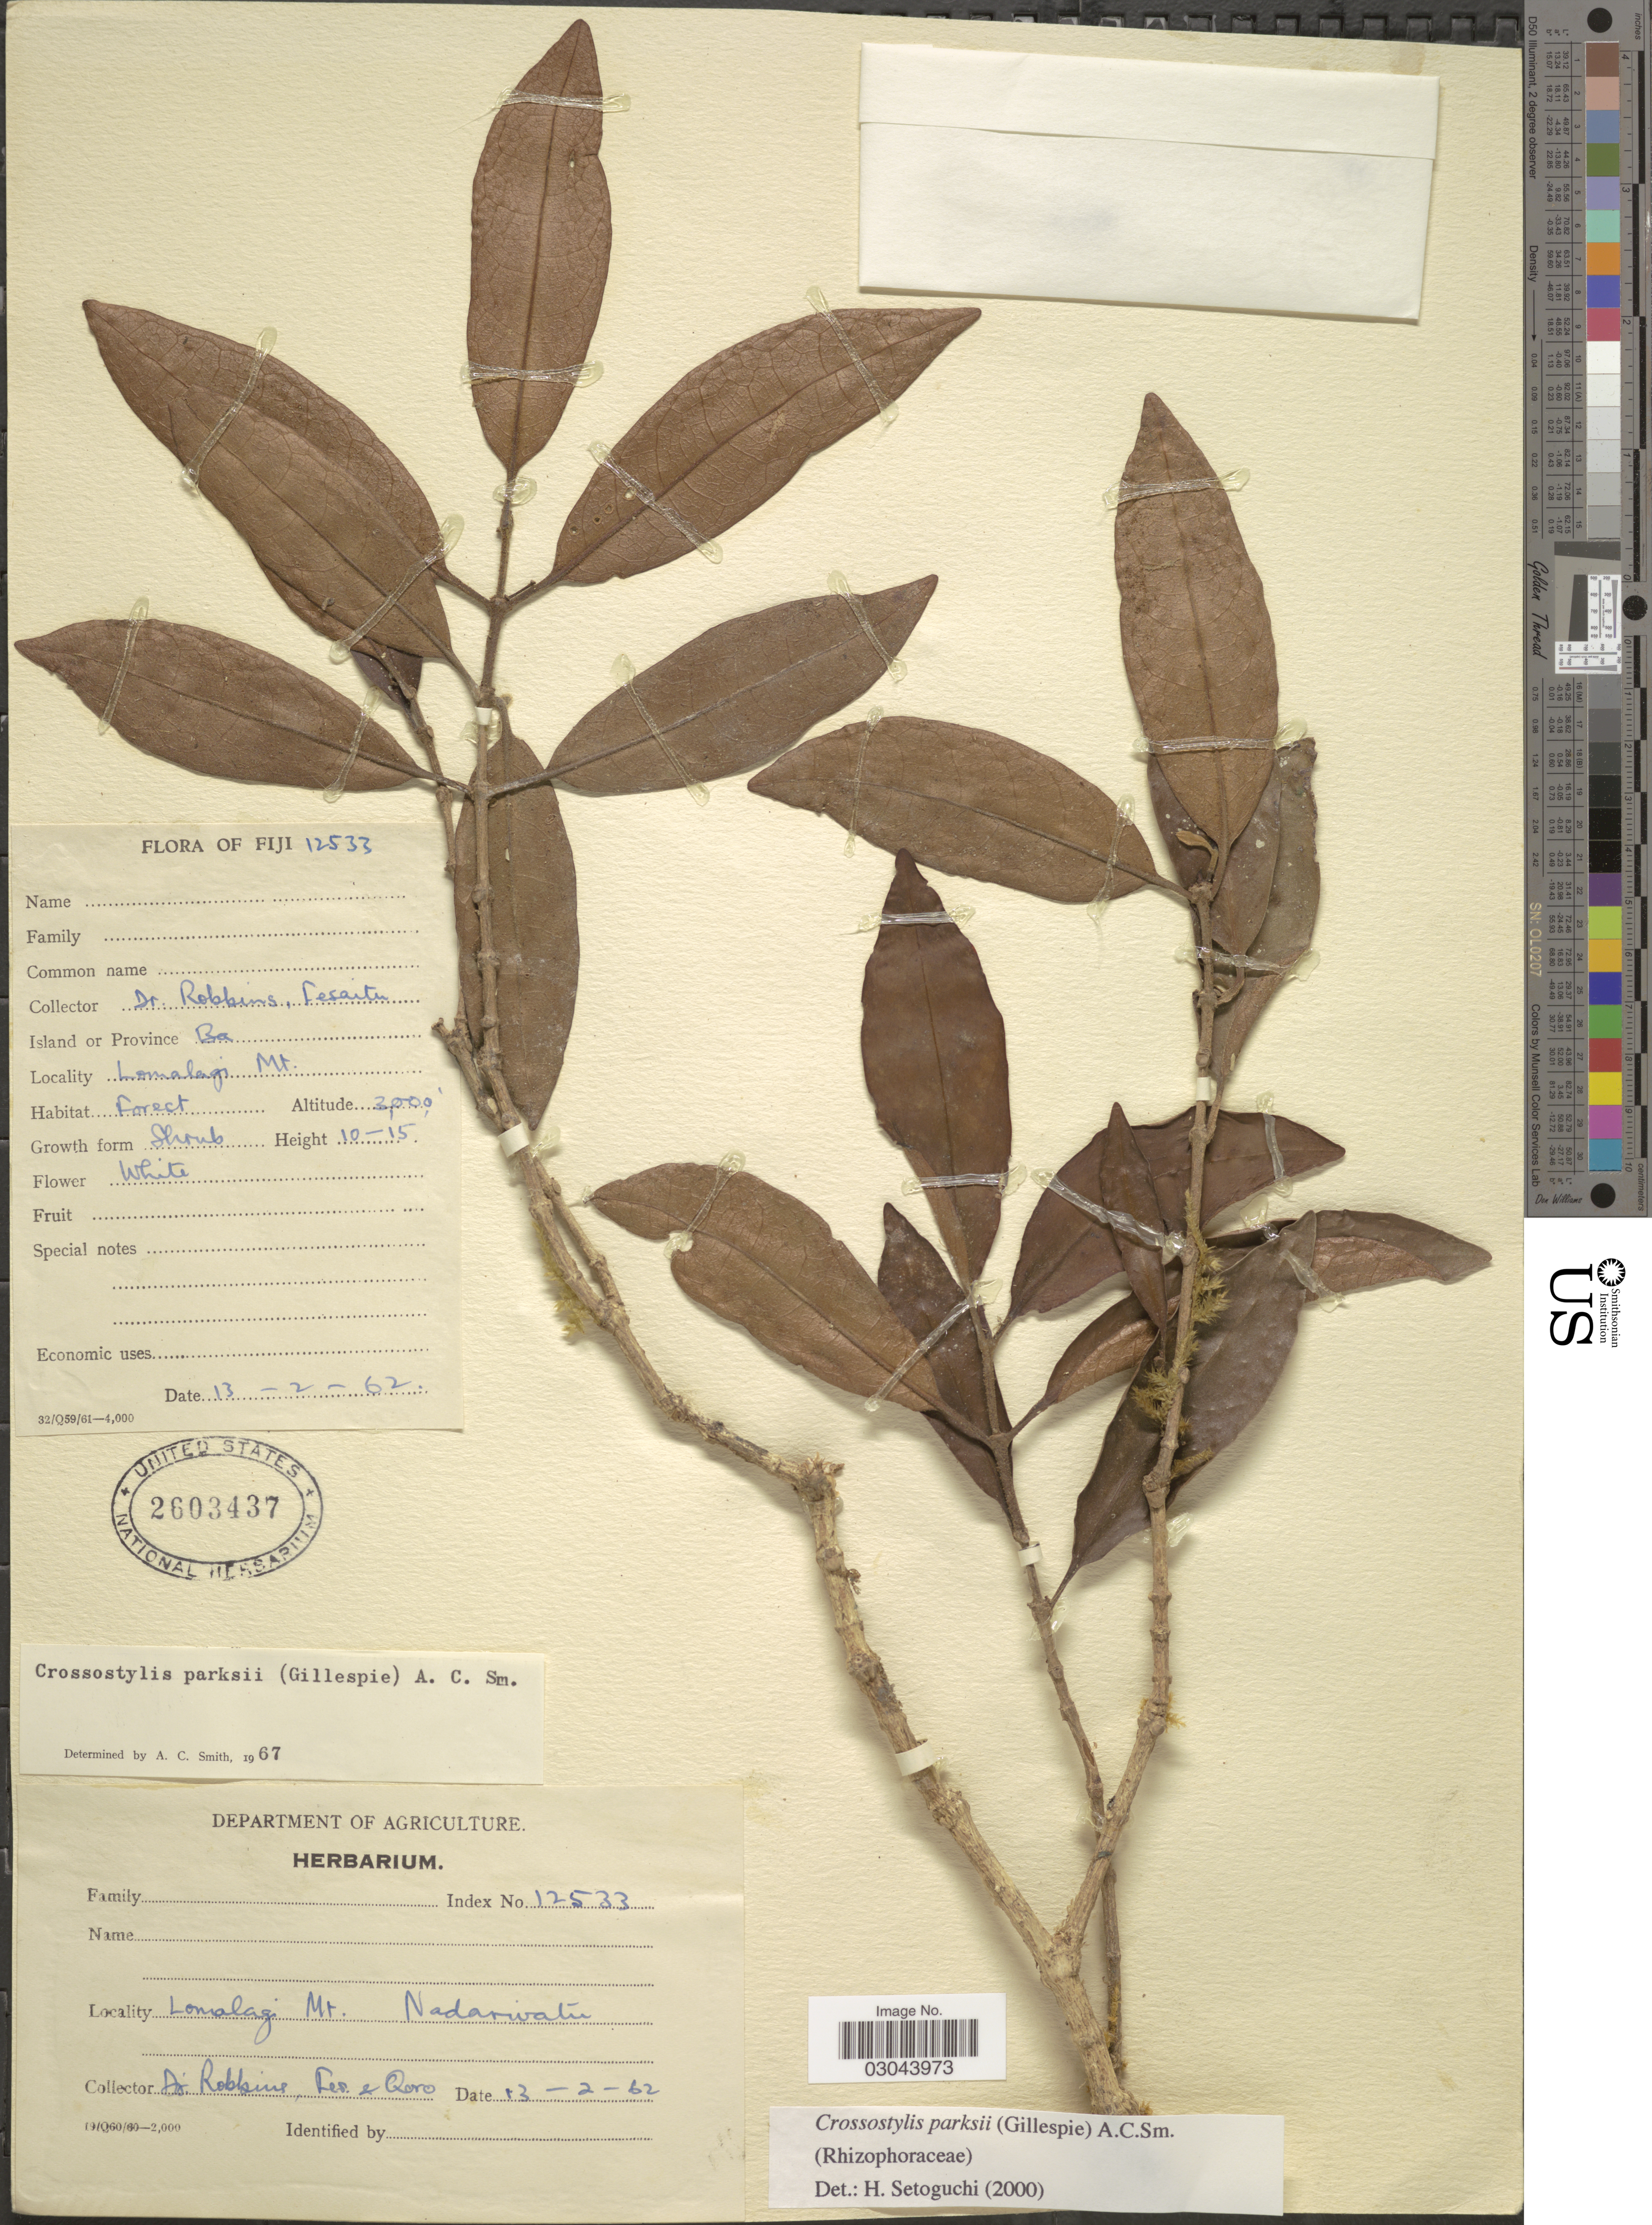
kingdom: Plantae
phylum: Tracheophyta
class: Magnoliopsida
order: Malpighiales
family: Rhizophoraceae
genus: Crossostylis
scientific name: Crossostylis parksii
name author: (Gillespie) A.C. Sm.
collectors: -- Robbins, Fesaitu & Qoro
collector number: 12533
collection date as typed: Transcribed d/m/y: 13/2/62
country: Fiji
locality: Lomalagi Mt. Nadarivatu. Island or Province Ba.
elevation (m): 914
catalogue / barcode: US 2603437